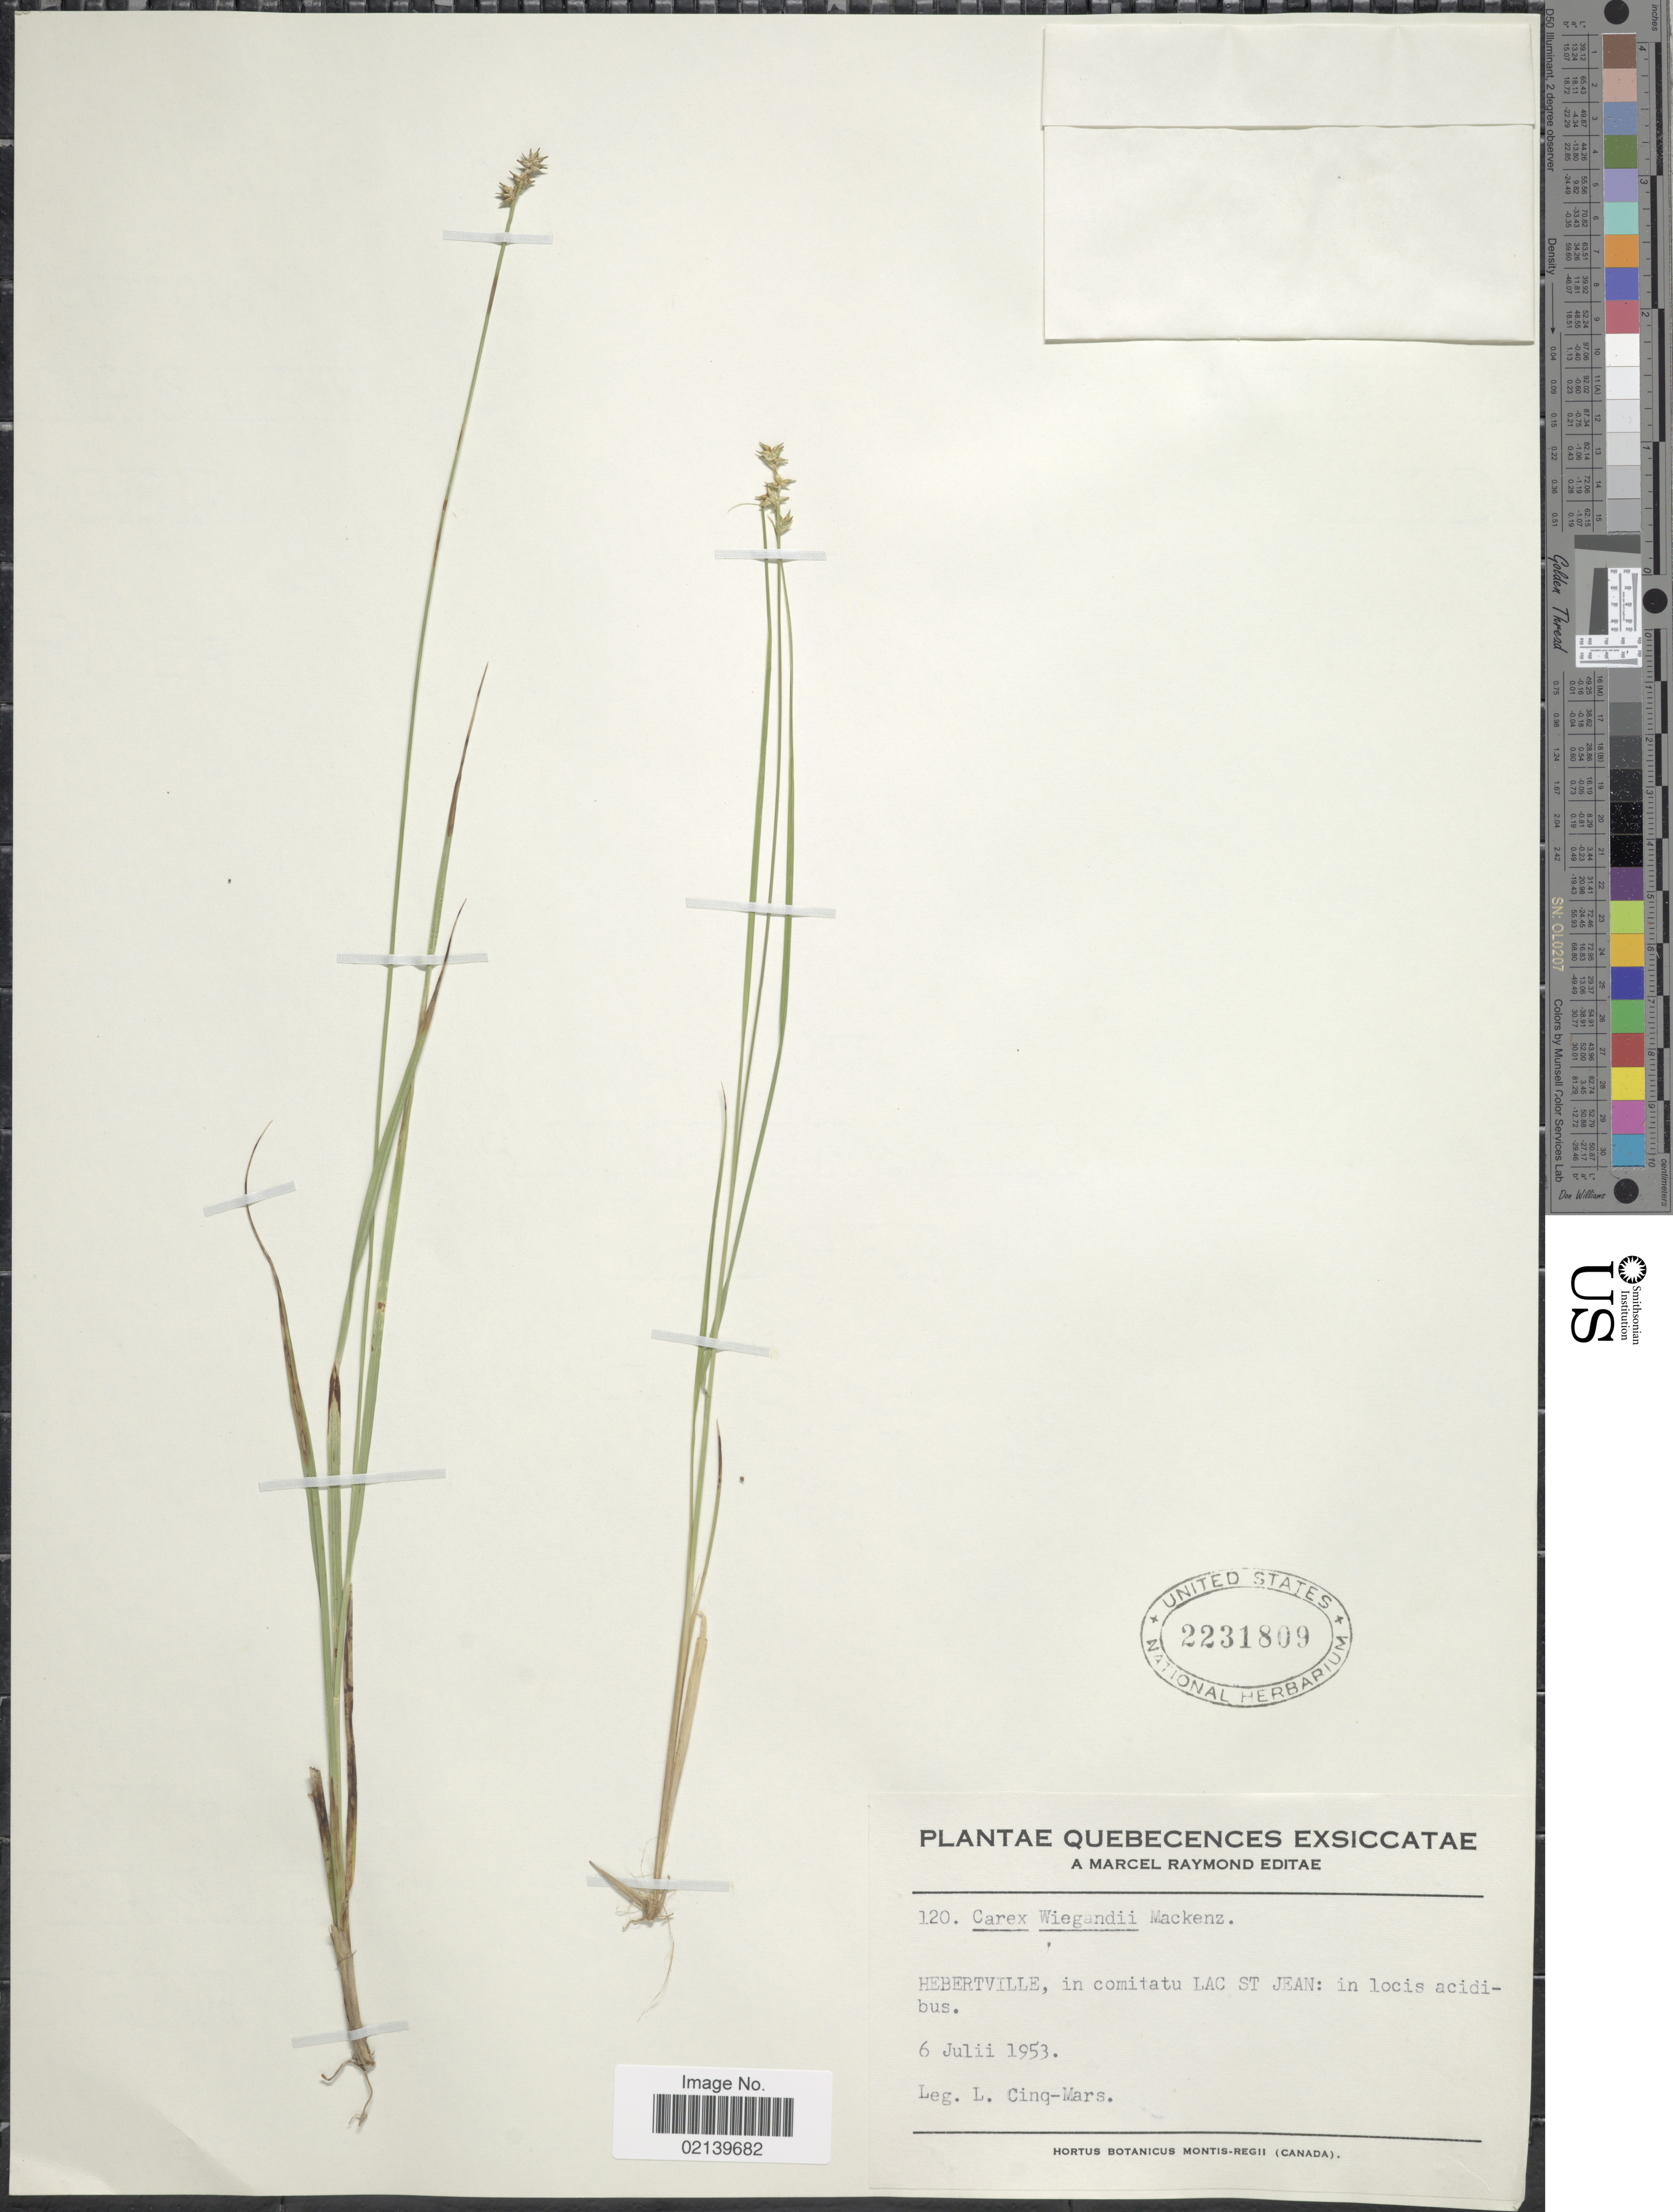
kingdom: Plantae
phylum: Tracheophyta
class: Liliopsida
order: Poales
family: Cyperaceae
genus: Carex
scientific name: Carex wiegandii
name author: Mack.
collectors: L. Cinq-Mars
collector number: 120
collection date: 1953-07-06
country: Canada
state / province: Quebec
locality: Hebertville, in comitatu Lac St. Jean: in locis acidibus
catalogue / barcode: US 2231809